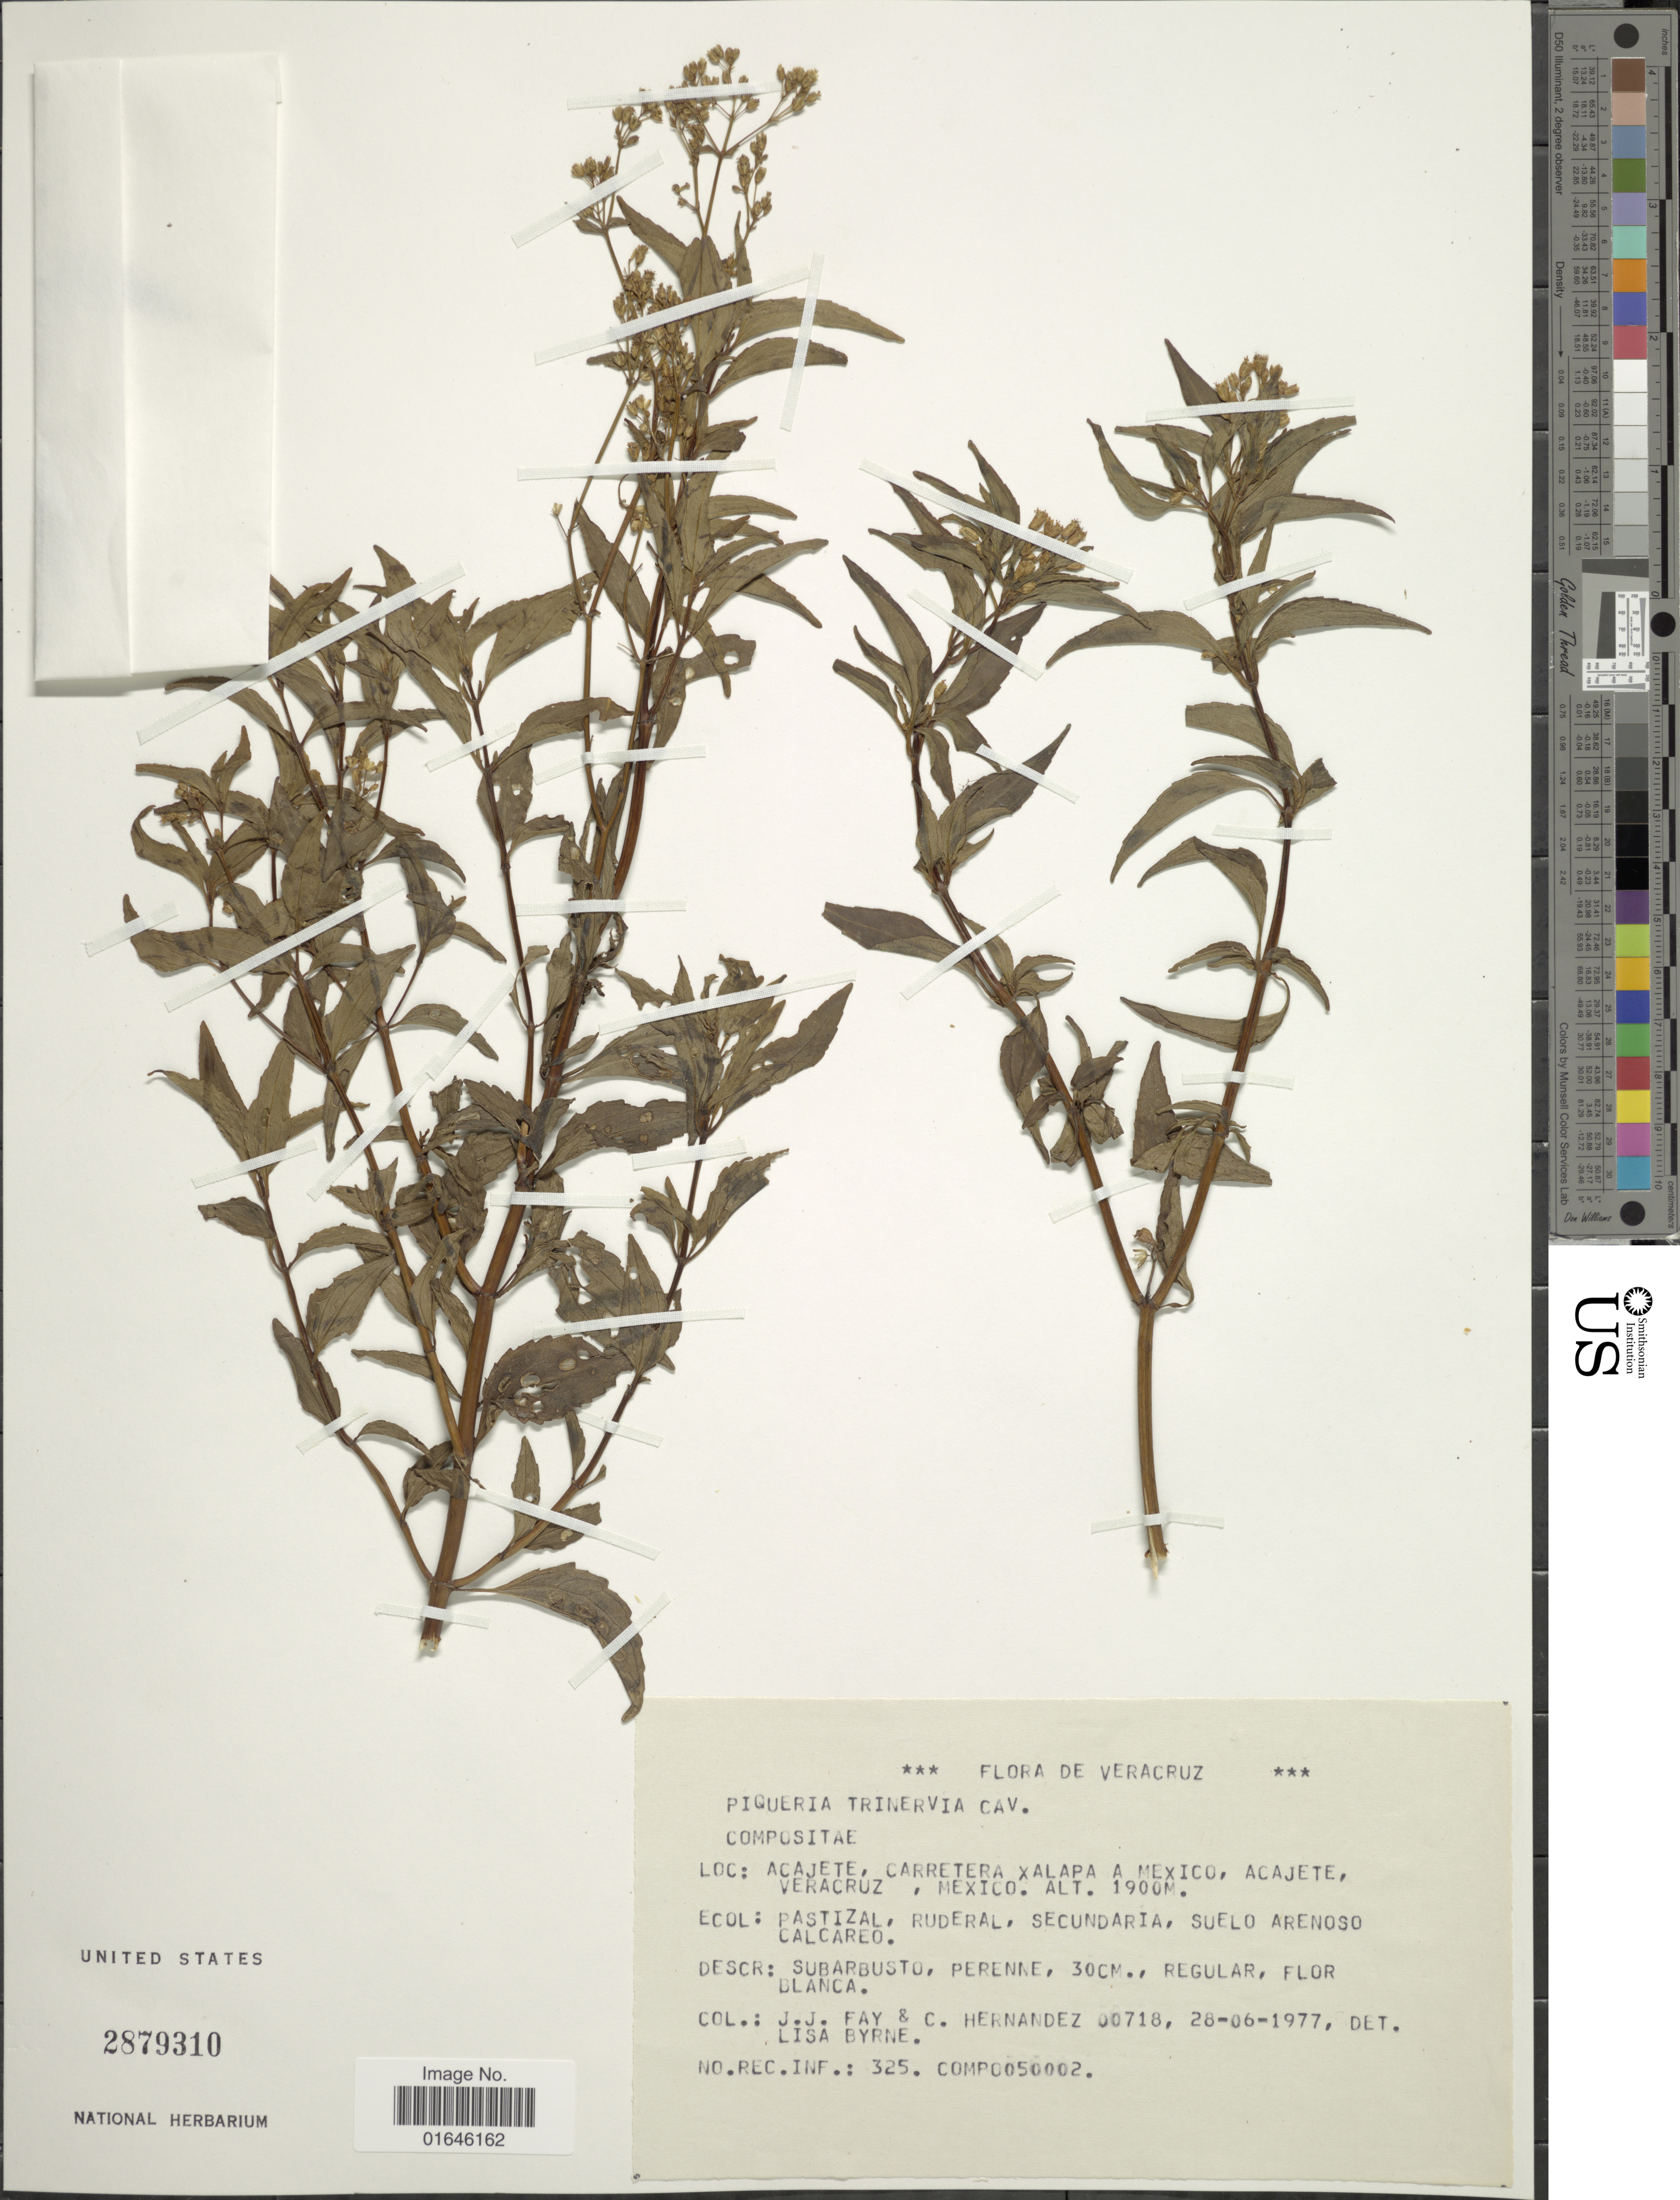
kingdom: Plantae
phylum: Tracheophyta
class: Magnoliopsida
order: Asterales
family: Asteraceae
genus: Piqueria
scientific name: Piqueria trinervia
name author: Cav.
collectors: J. J. Fay & C. Hernandez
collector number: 00718*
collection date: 1977-06-28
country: Mexico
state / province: Veracruz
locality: Acajete, Carretera Xapala A Mexico, Acajete Veracruz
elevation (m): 1900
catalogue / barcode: US 2879310